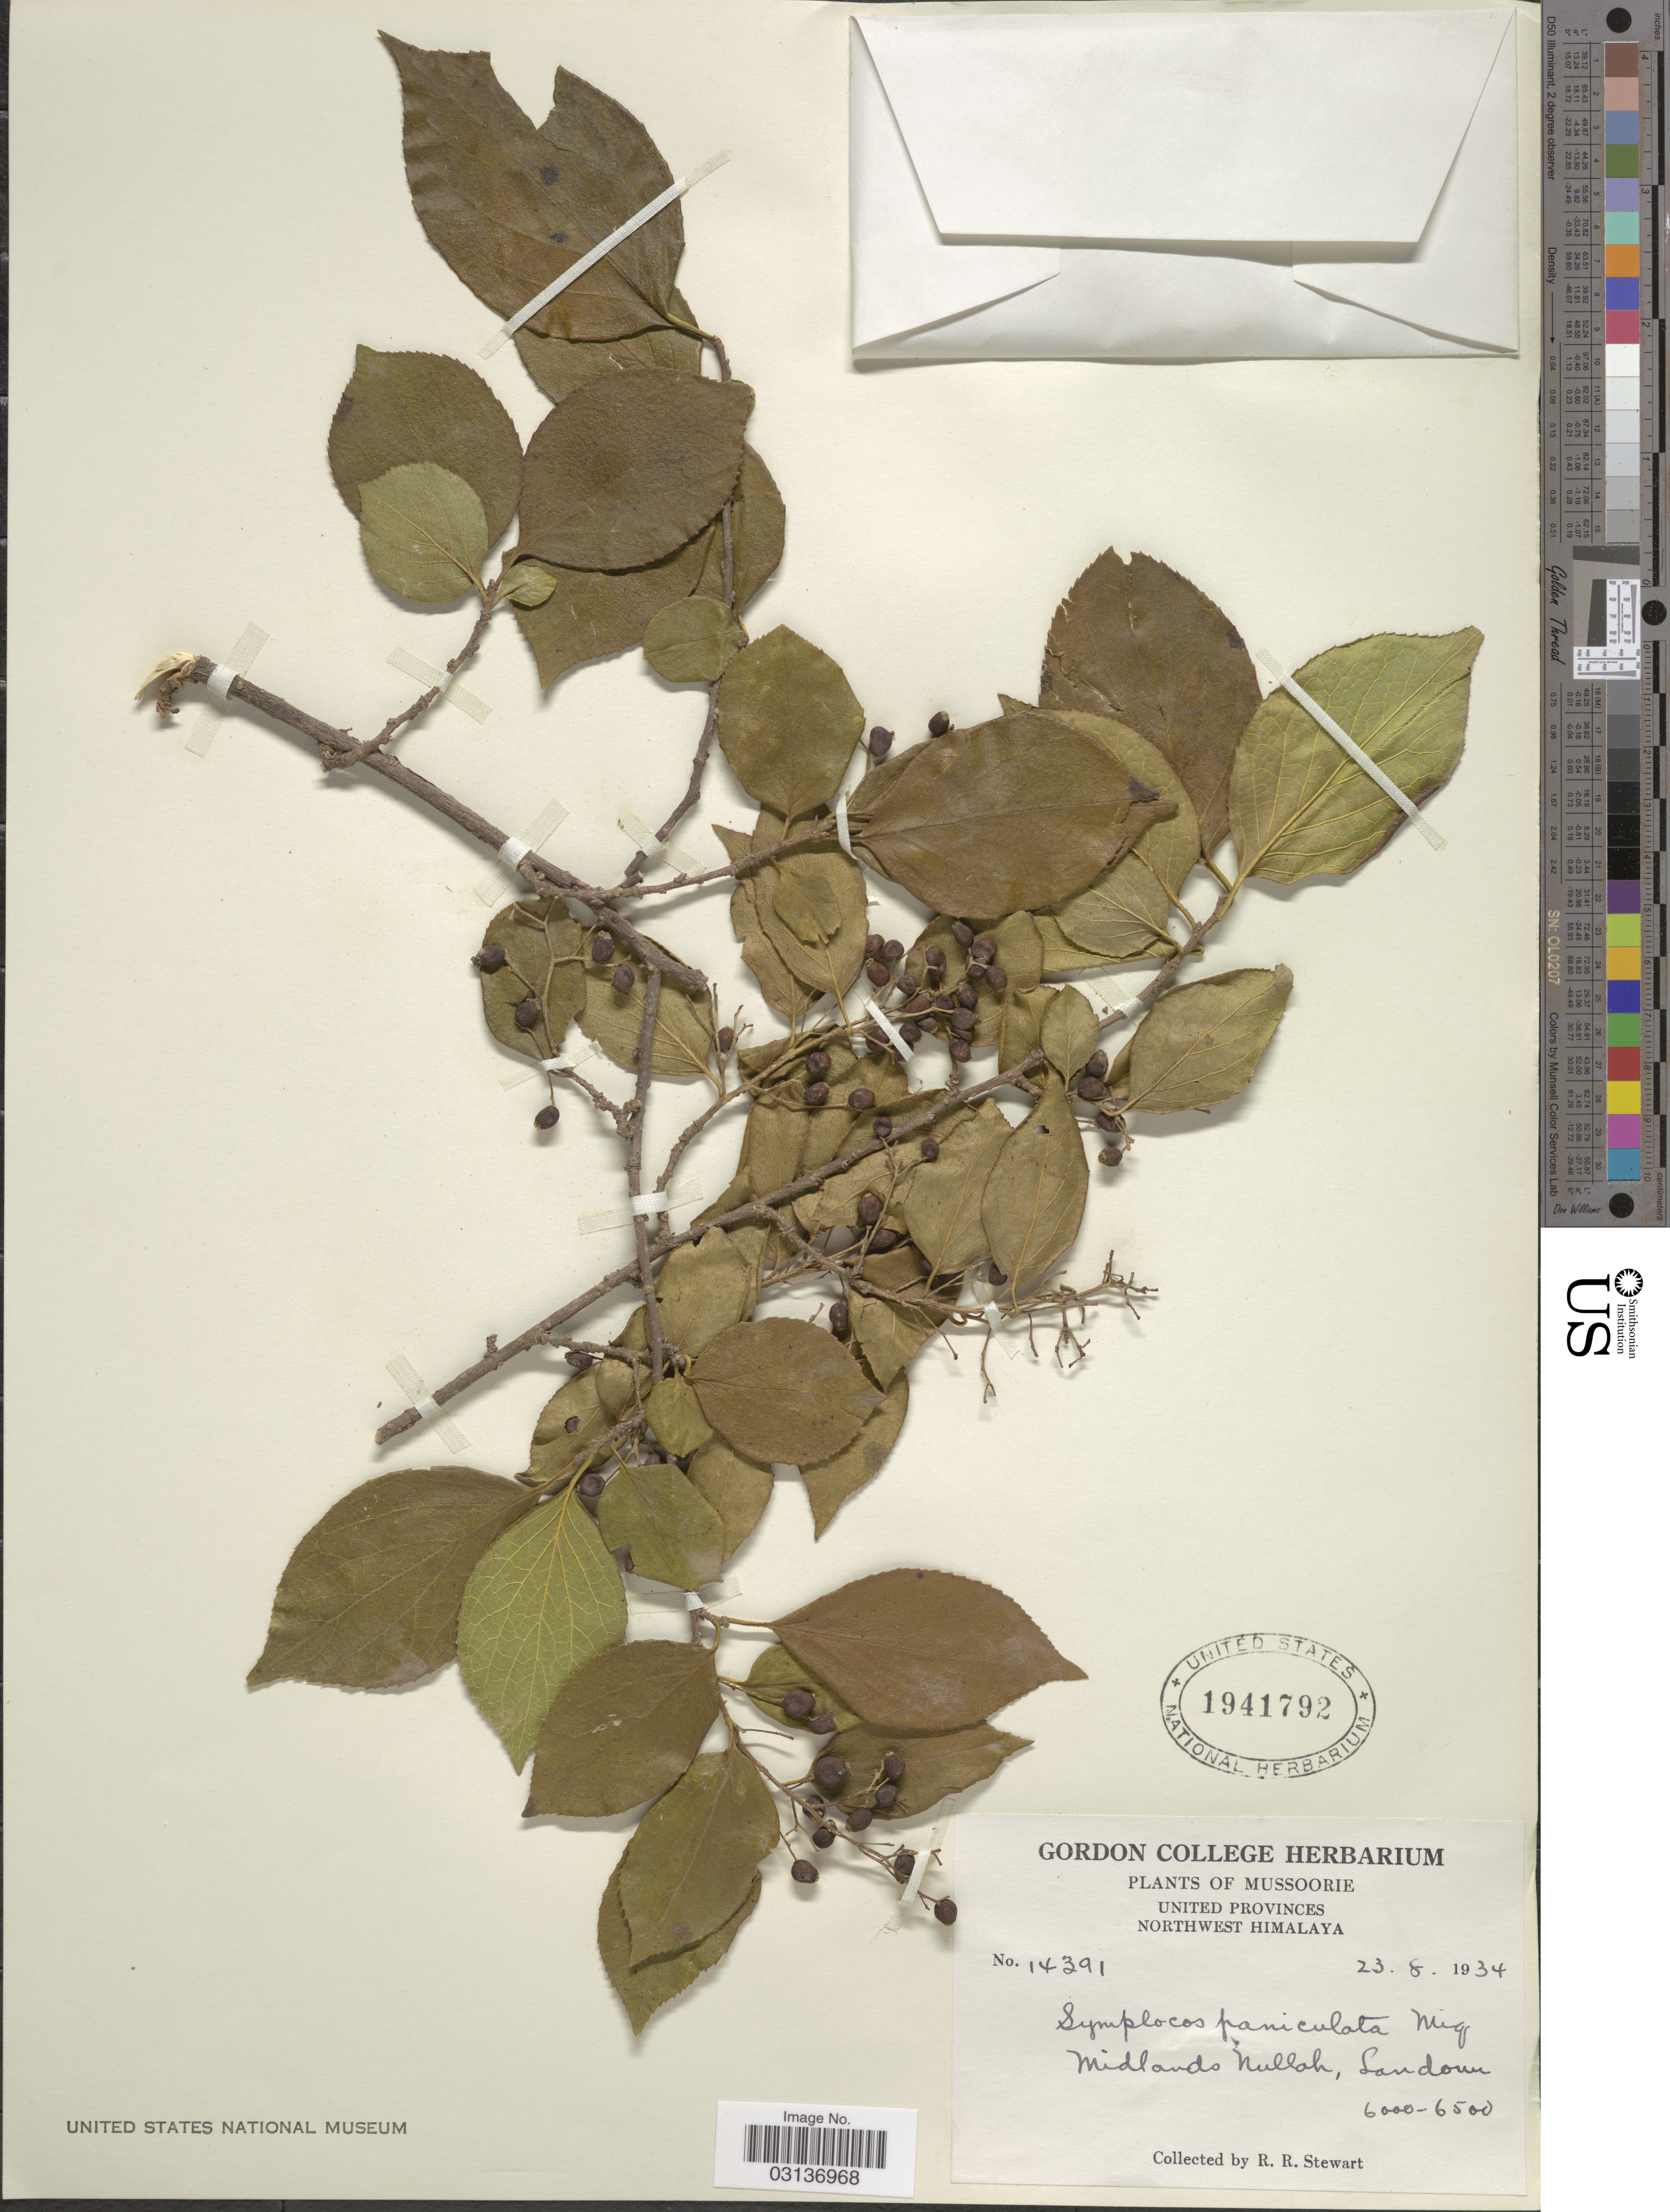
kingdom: Plantae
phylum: Tracheophyta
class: Magnoliopsida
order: Ericales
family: Symplocaceae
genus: Symplocos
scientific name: Symplocos paniculata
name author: Miq.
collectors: R. Stewart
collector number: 14391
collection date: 1934-08-23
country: India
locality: Mussoorie. Northwest Himalaya. Midlands Nullah, Landour.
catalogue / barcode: US 1941792